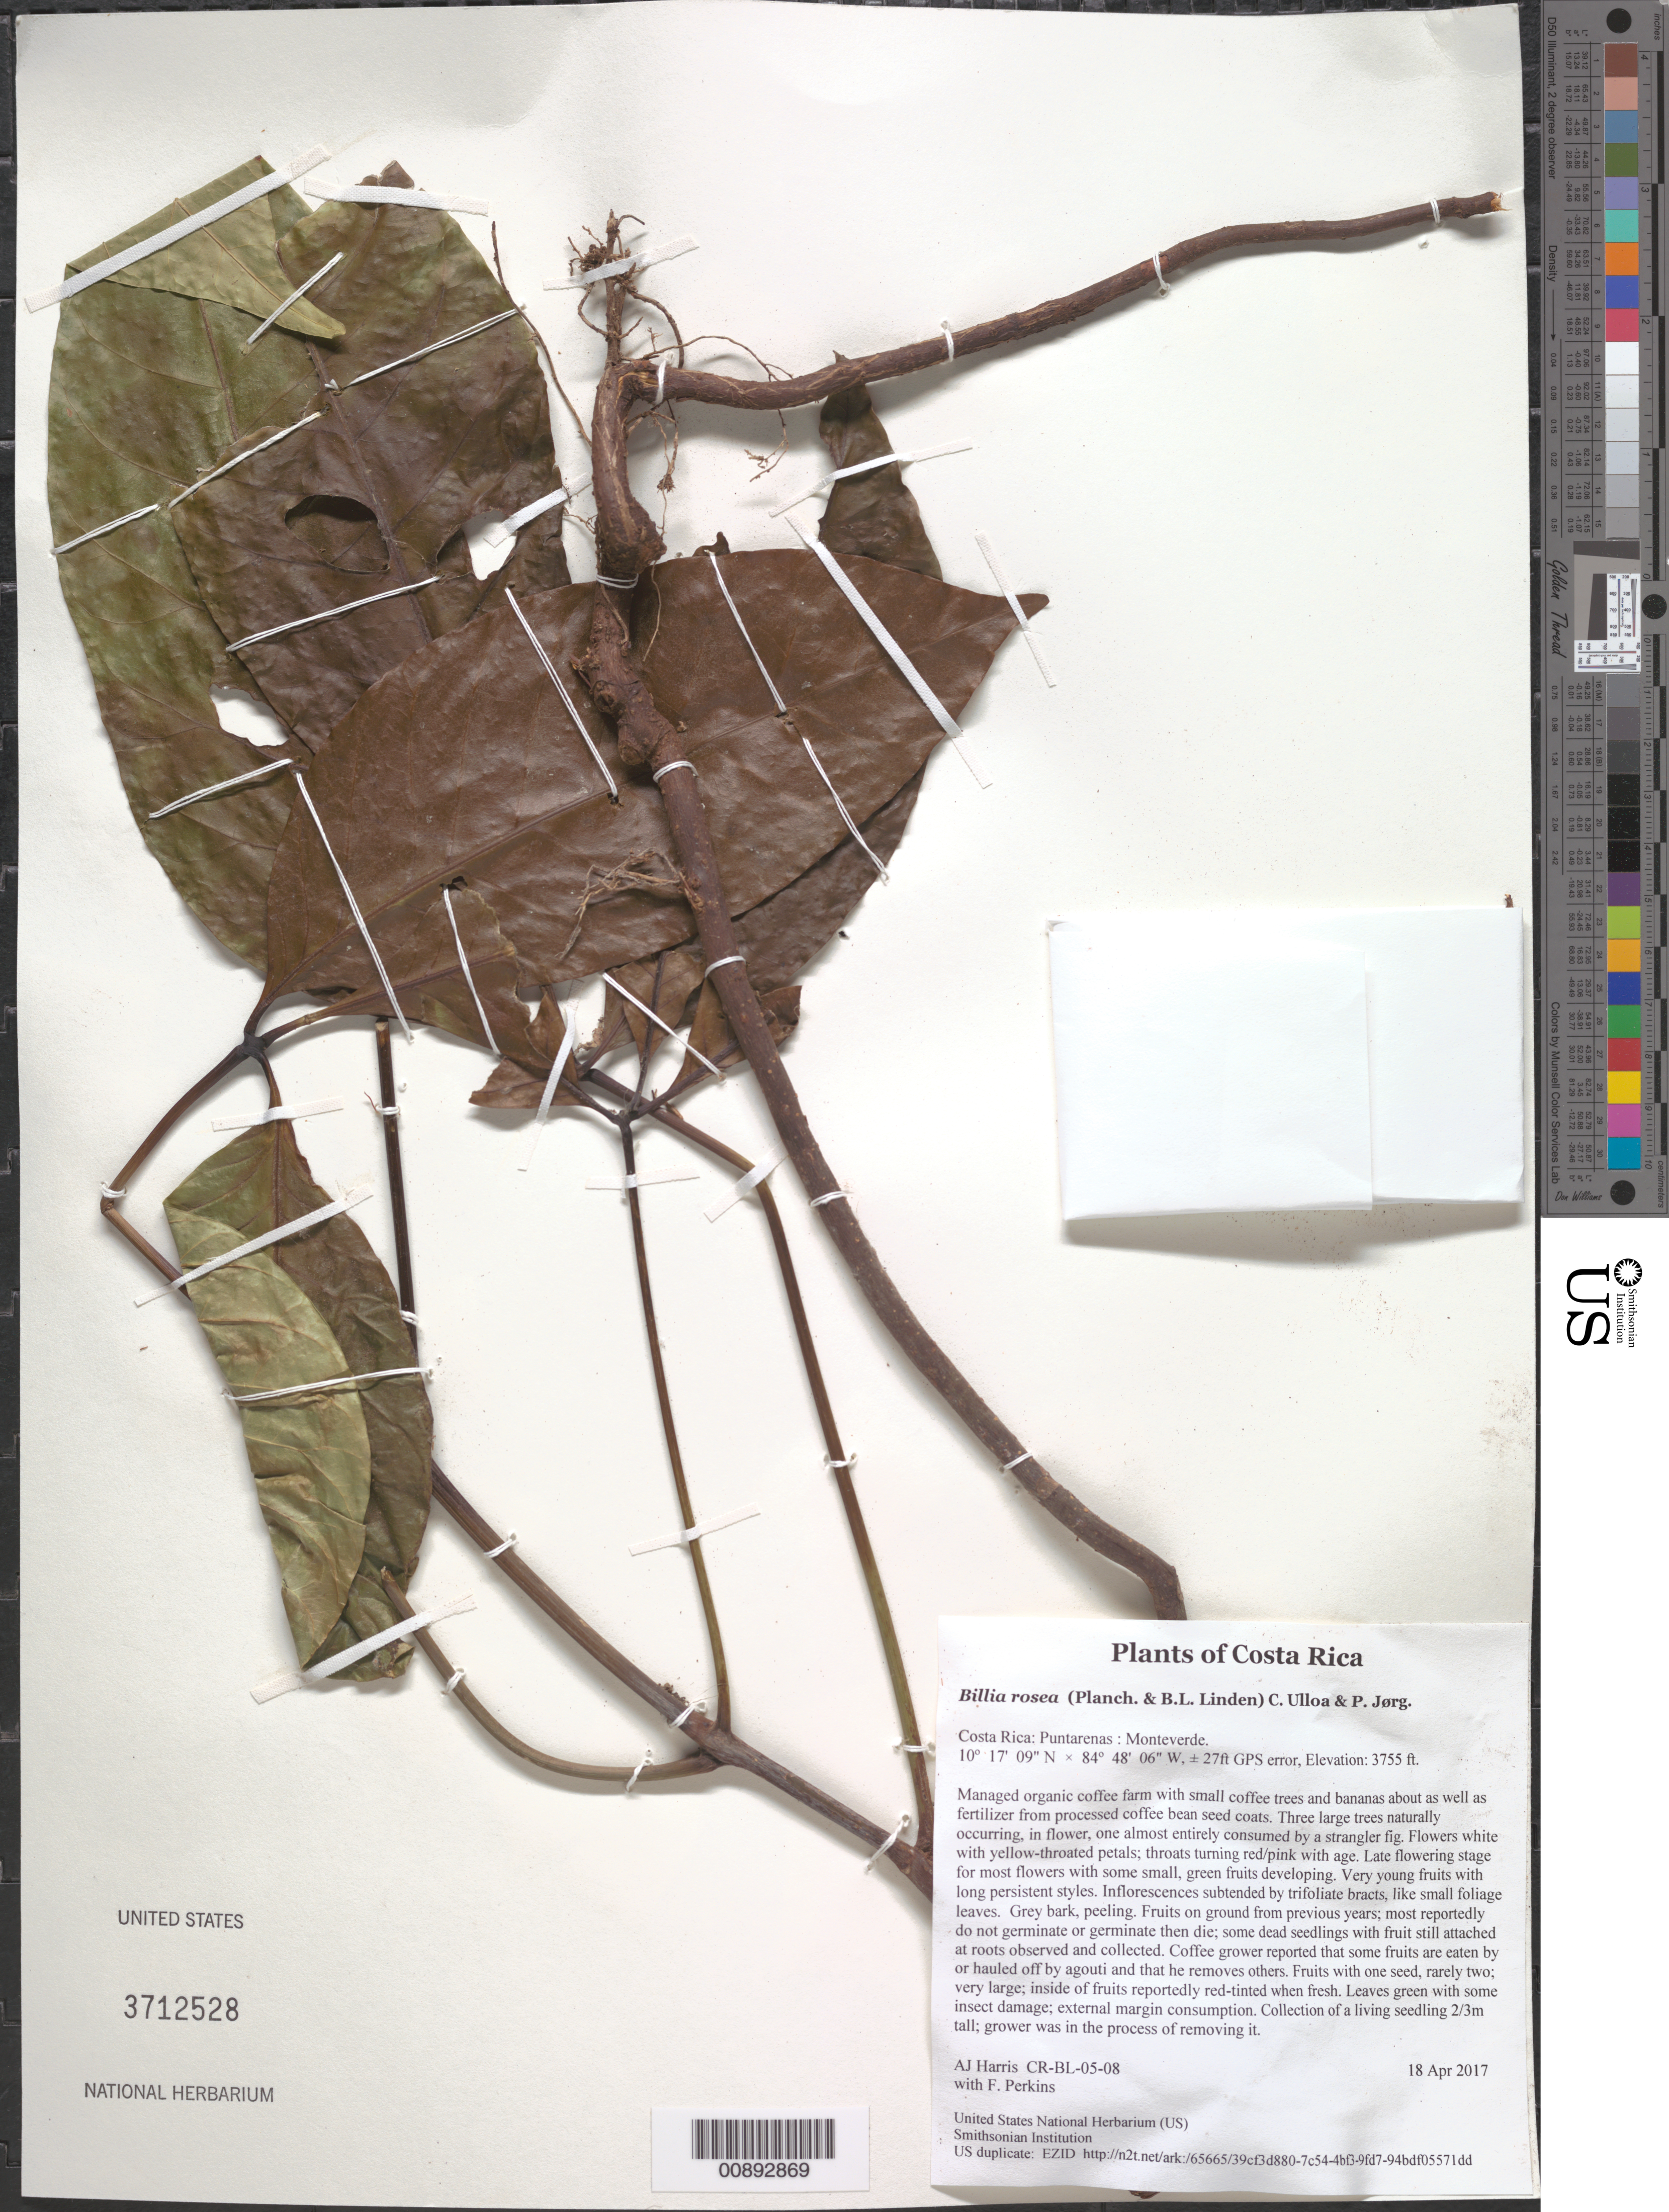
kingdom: Plantae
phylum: Tracheophyta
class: Magnoliopsida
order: Sapindales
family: Sapindaceae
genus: Billia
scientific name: Billia rosea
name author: (Planch. & Linden) C. Ulloa & P.M. Jørg.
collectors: A. J. Harris & F. Perkins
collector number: CR-BL-05-08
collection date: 2017-04-18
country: Costa Rica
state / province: Puntarenas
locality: Monteverde.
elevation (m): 1145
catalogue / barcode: US 3712528